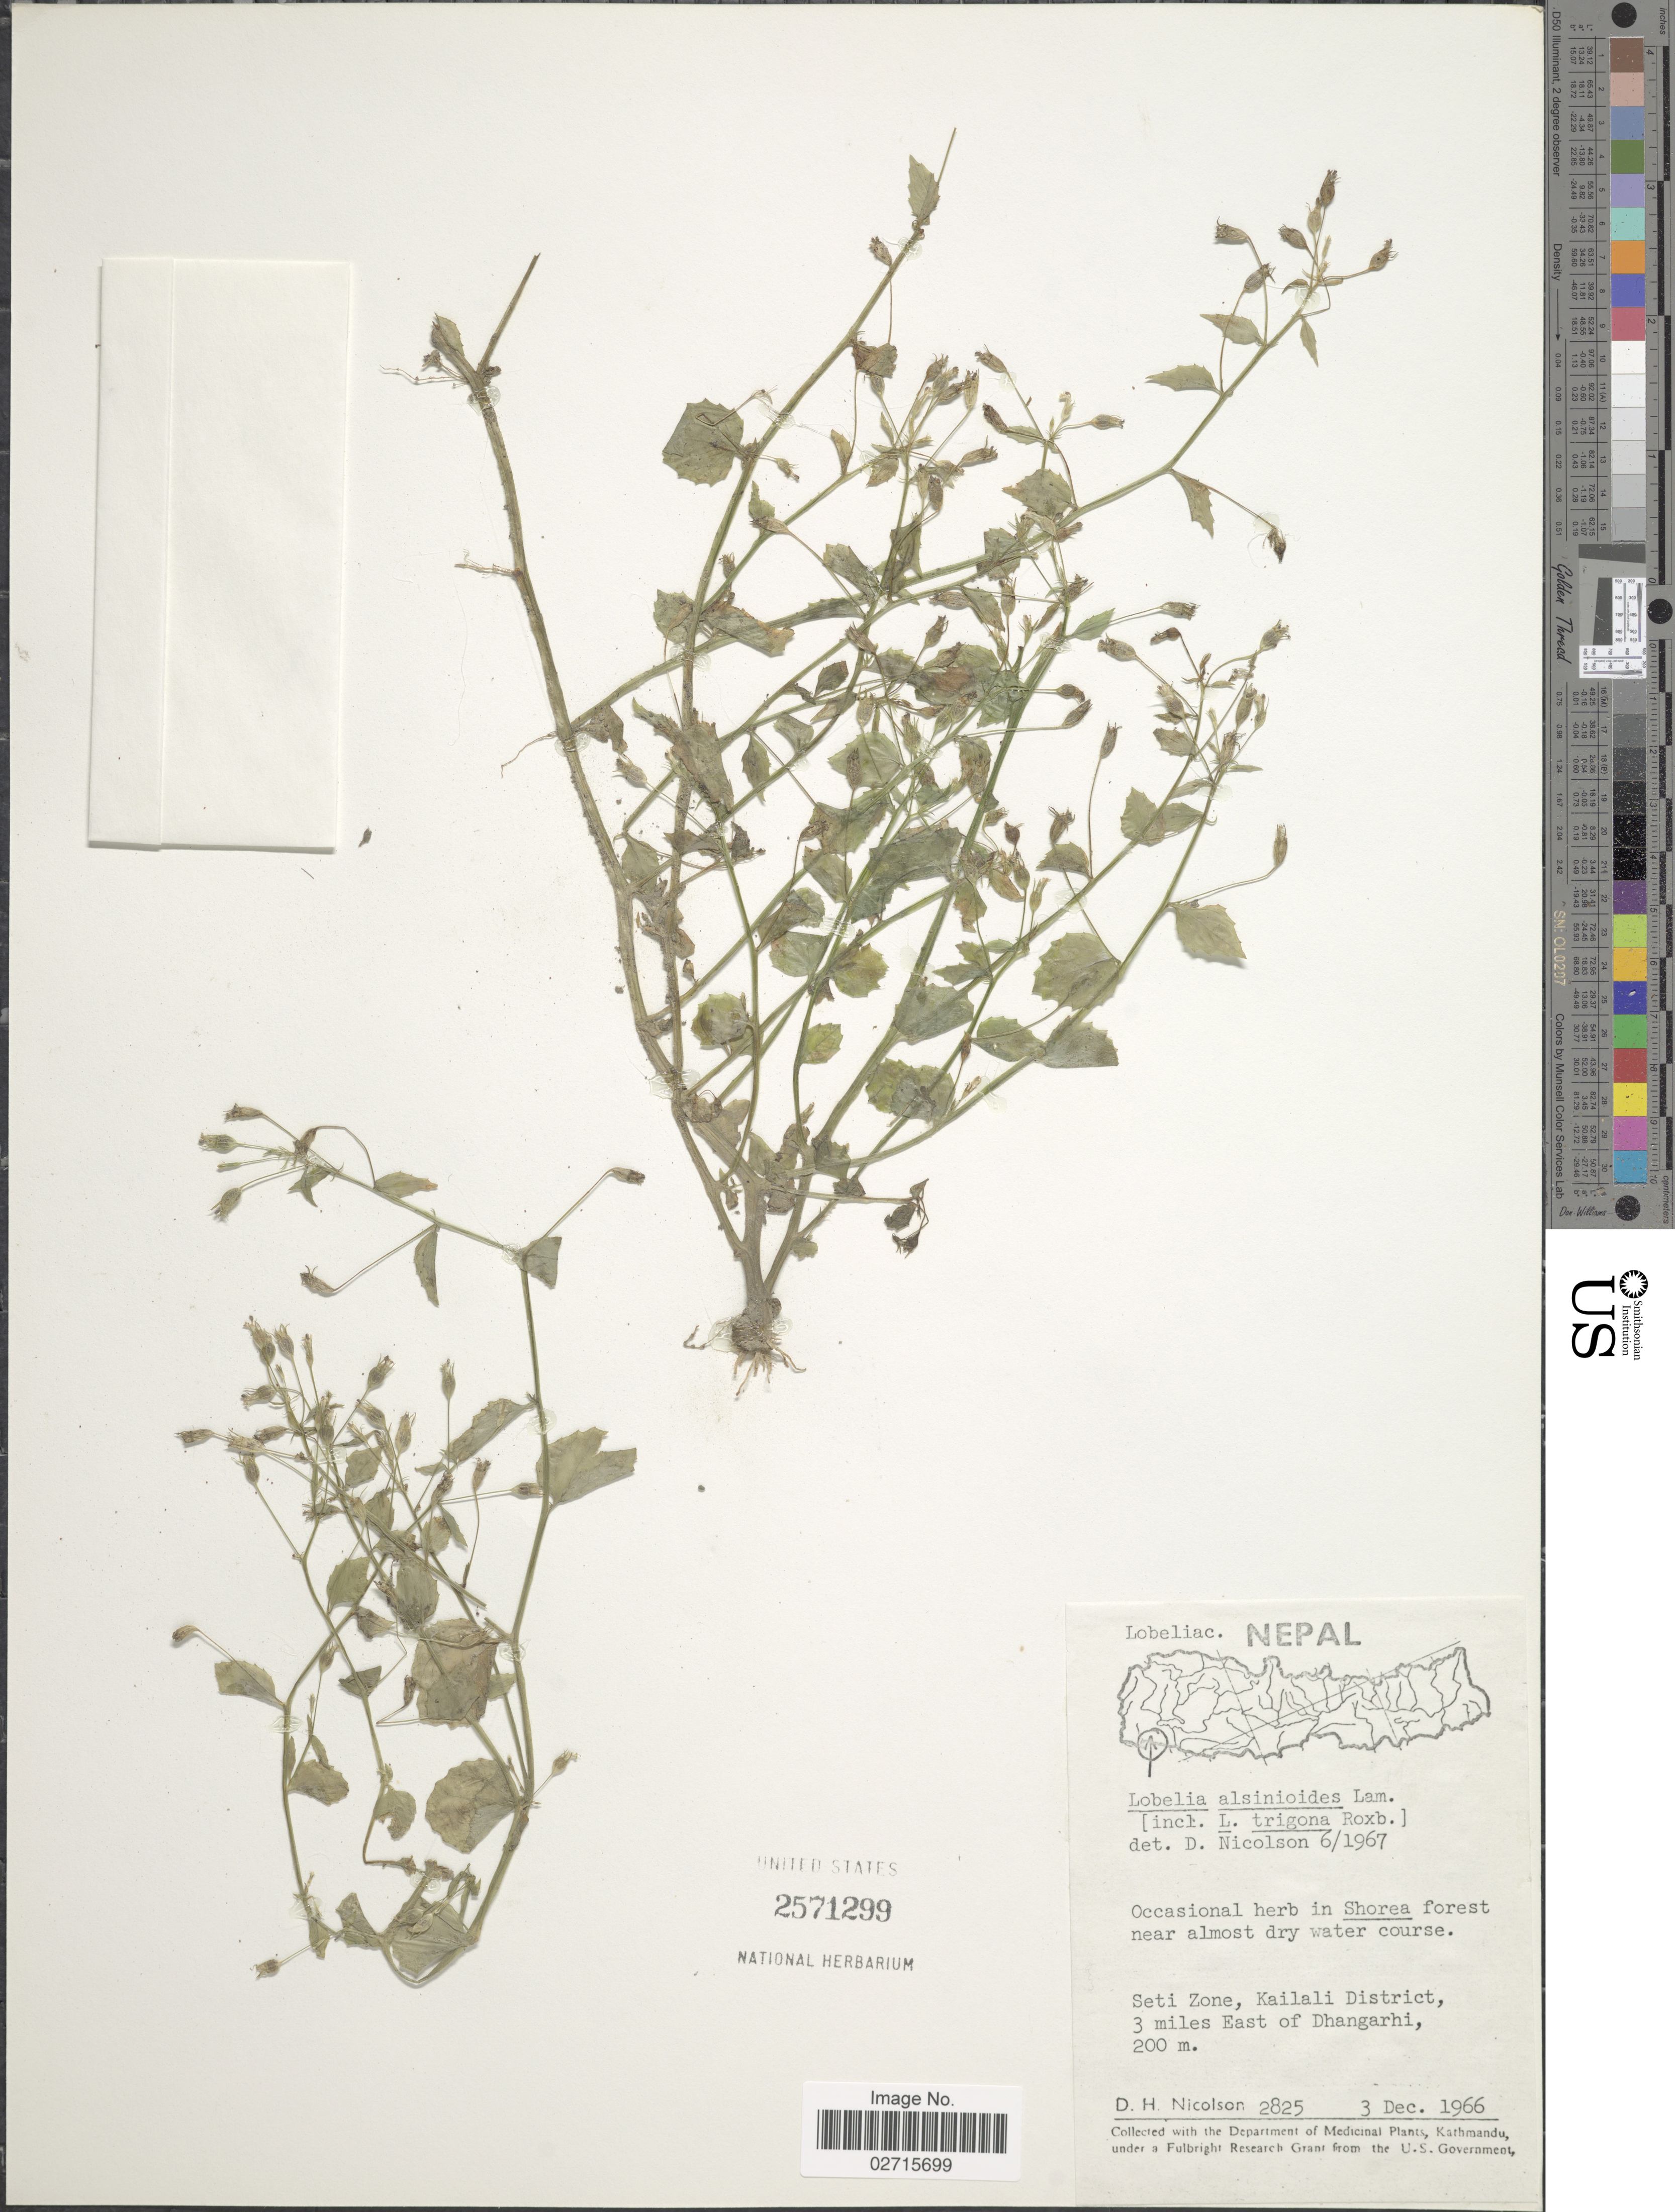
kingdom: Plantae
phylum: Tracheophyta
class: Magnoliopsida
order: Asterales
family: Campanulaceae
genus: Lobelia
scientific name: Lobelia alsinoides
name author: Lam.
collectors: D. H. Nicolson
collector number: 2825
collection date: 1966-12-03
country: Nepal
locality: Seti Zone, Kailali District, 3 miles East of Dhangarhi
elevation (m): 200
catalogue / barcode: US 2571299